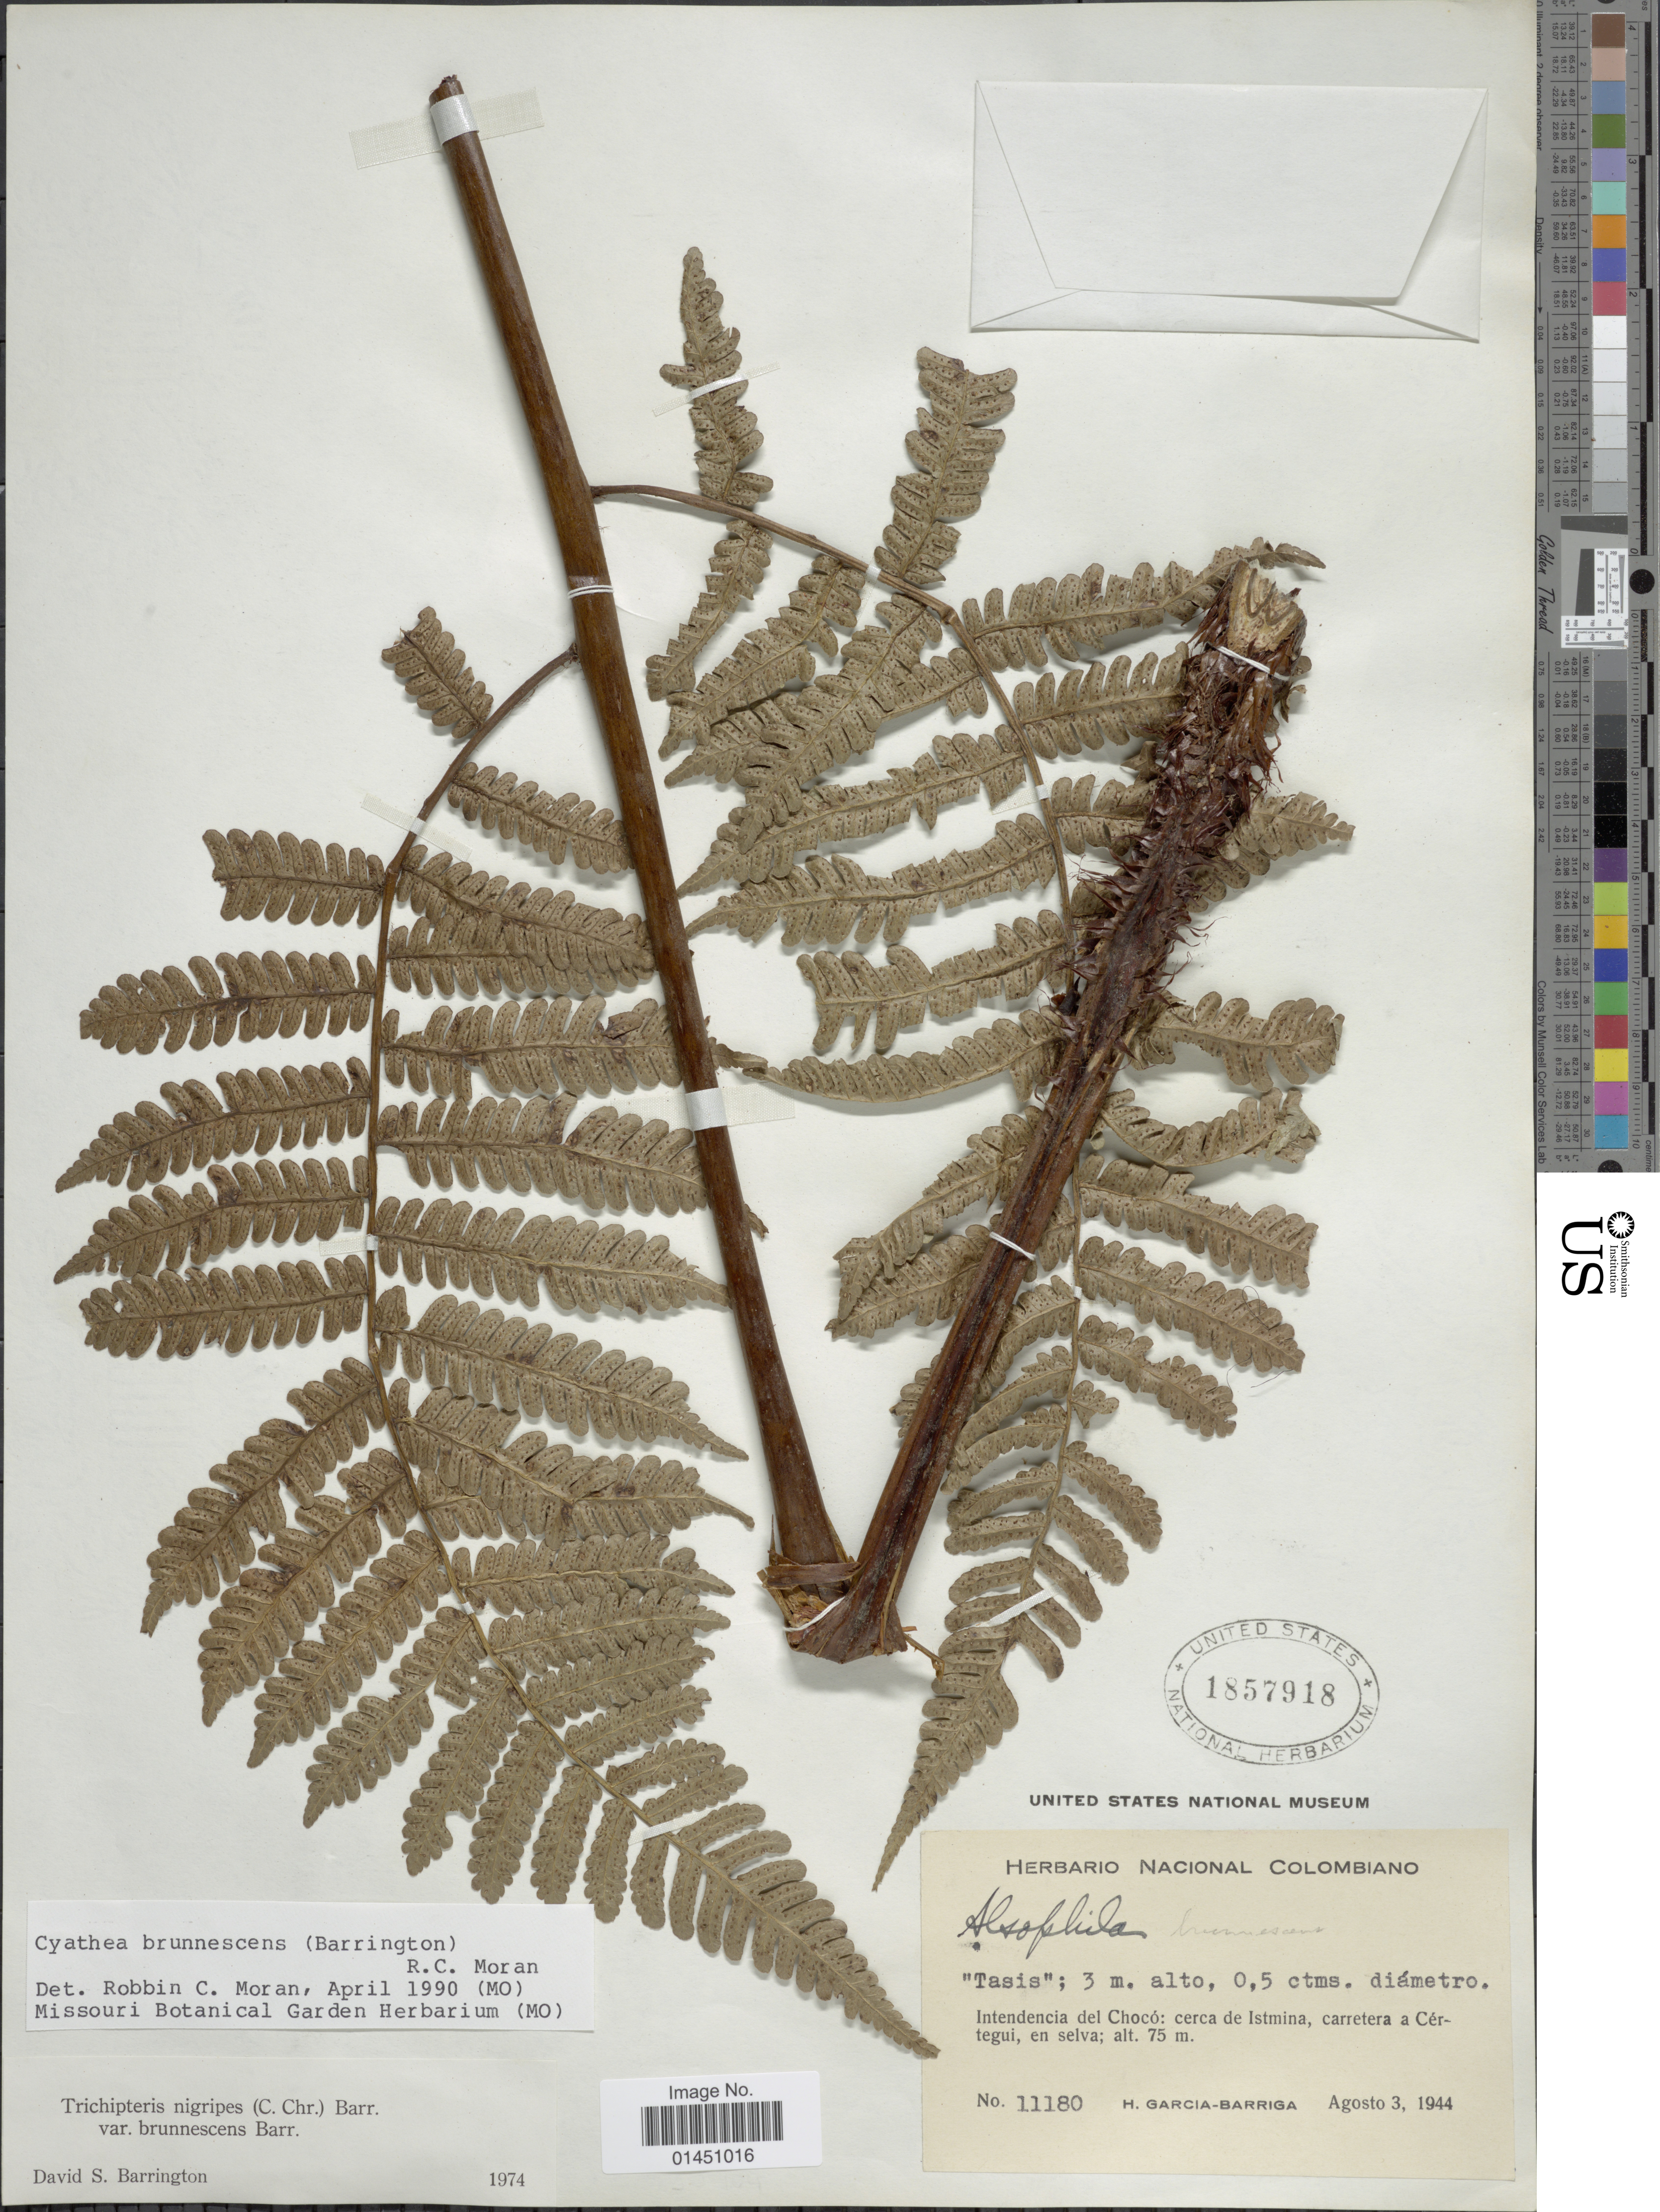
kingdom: Plantae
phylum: Tracheophyta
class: Polypodiopsida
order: Cyatheales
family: Cyatheaceae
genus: Cyathea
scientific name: Cyathea brunnescens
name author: (Barrington) R.C. Moran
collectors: H. García Barriga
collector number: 11180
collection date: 1944-08-03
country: Colombia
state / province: Chocó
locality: Cerca de Istmina, carretera a Certegui, en selva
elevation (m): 75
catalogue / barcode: US 1857918